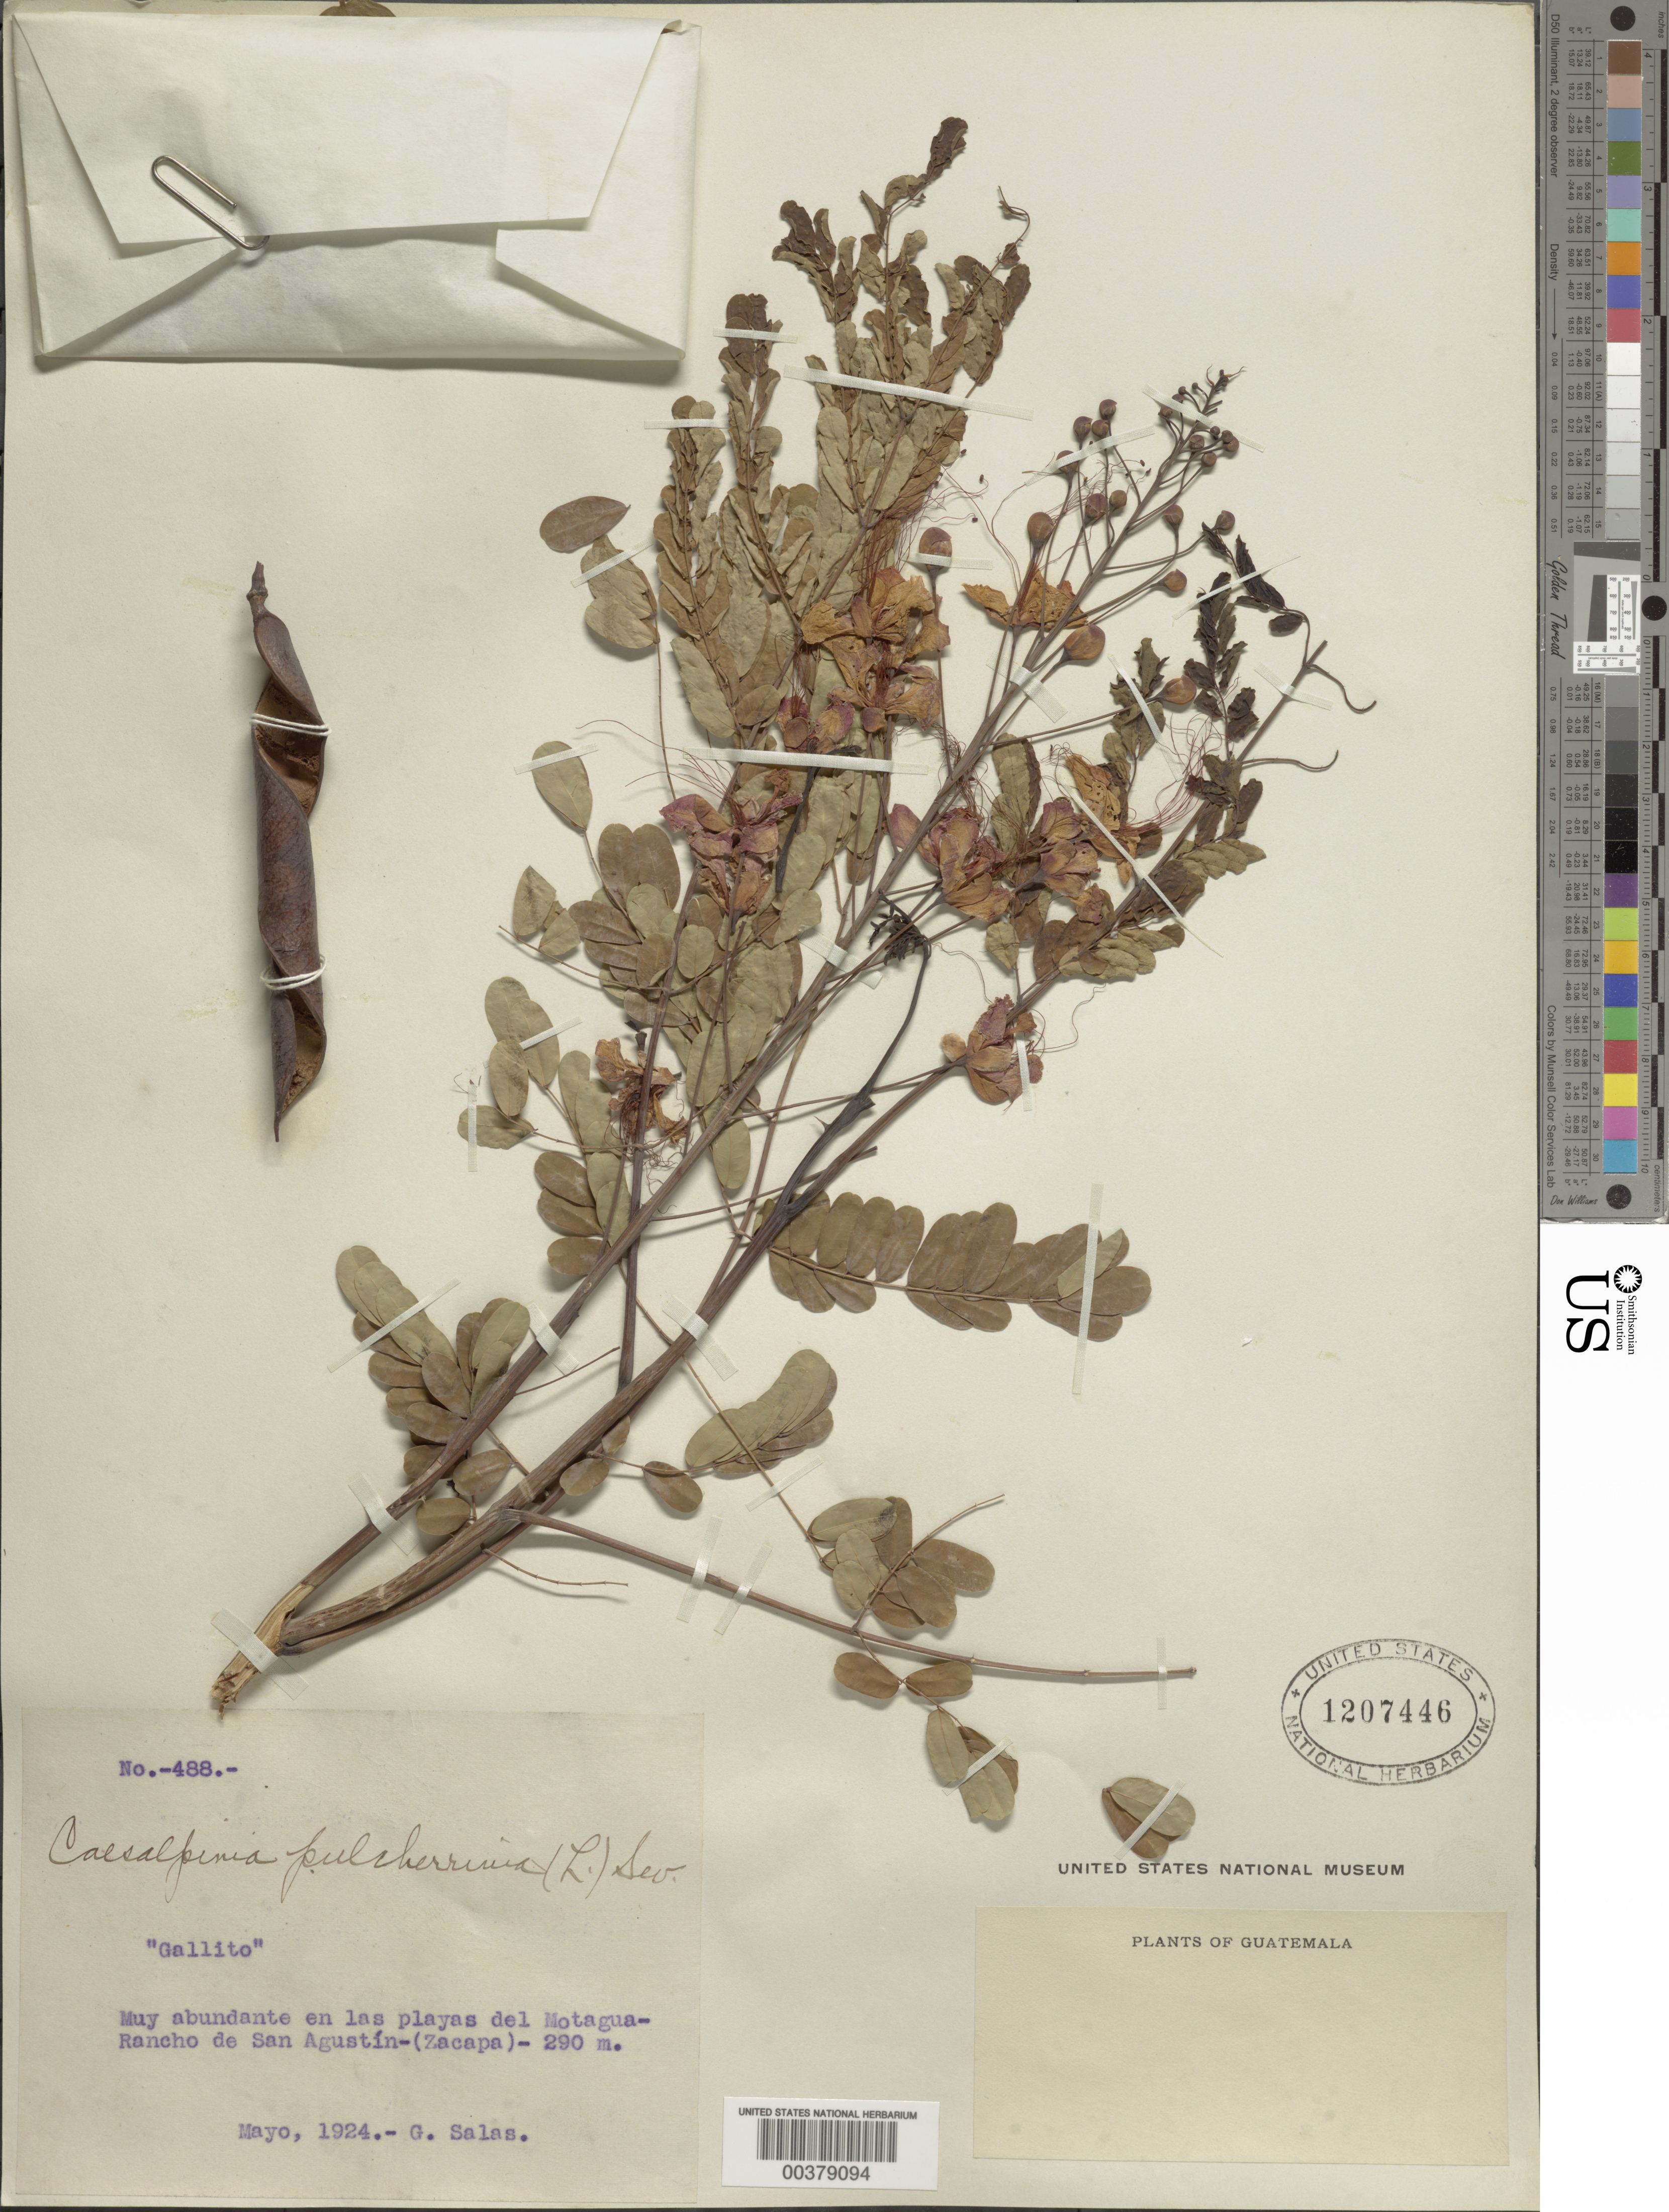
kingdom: Plantae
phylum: Tracheophyta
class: Magnoliopsida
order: Fabales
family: Fabaceae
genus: Caesalpinia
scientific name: Caesalpinia pulcherrima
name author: (L.) Sw.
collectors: G. Salas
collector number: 488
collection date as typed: May 1924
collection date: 1924-05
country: Guatemala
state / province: Zacapa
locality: Las playas del motagua-rancho de san agustin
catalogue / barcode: US 1207446